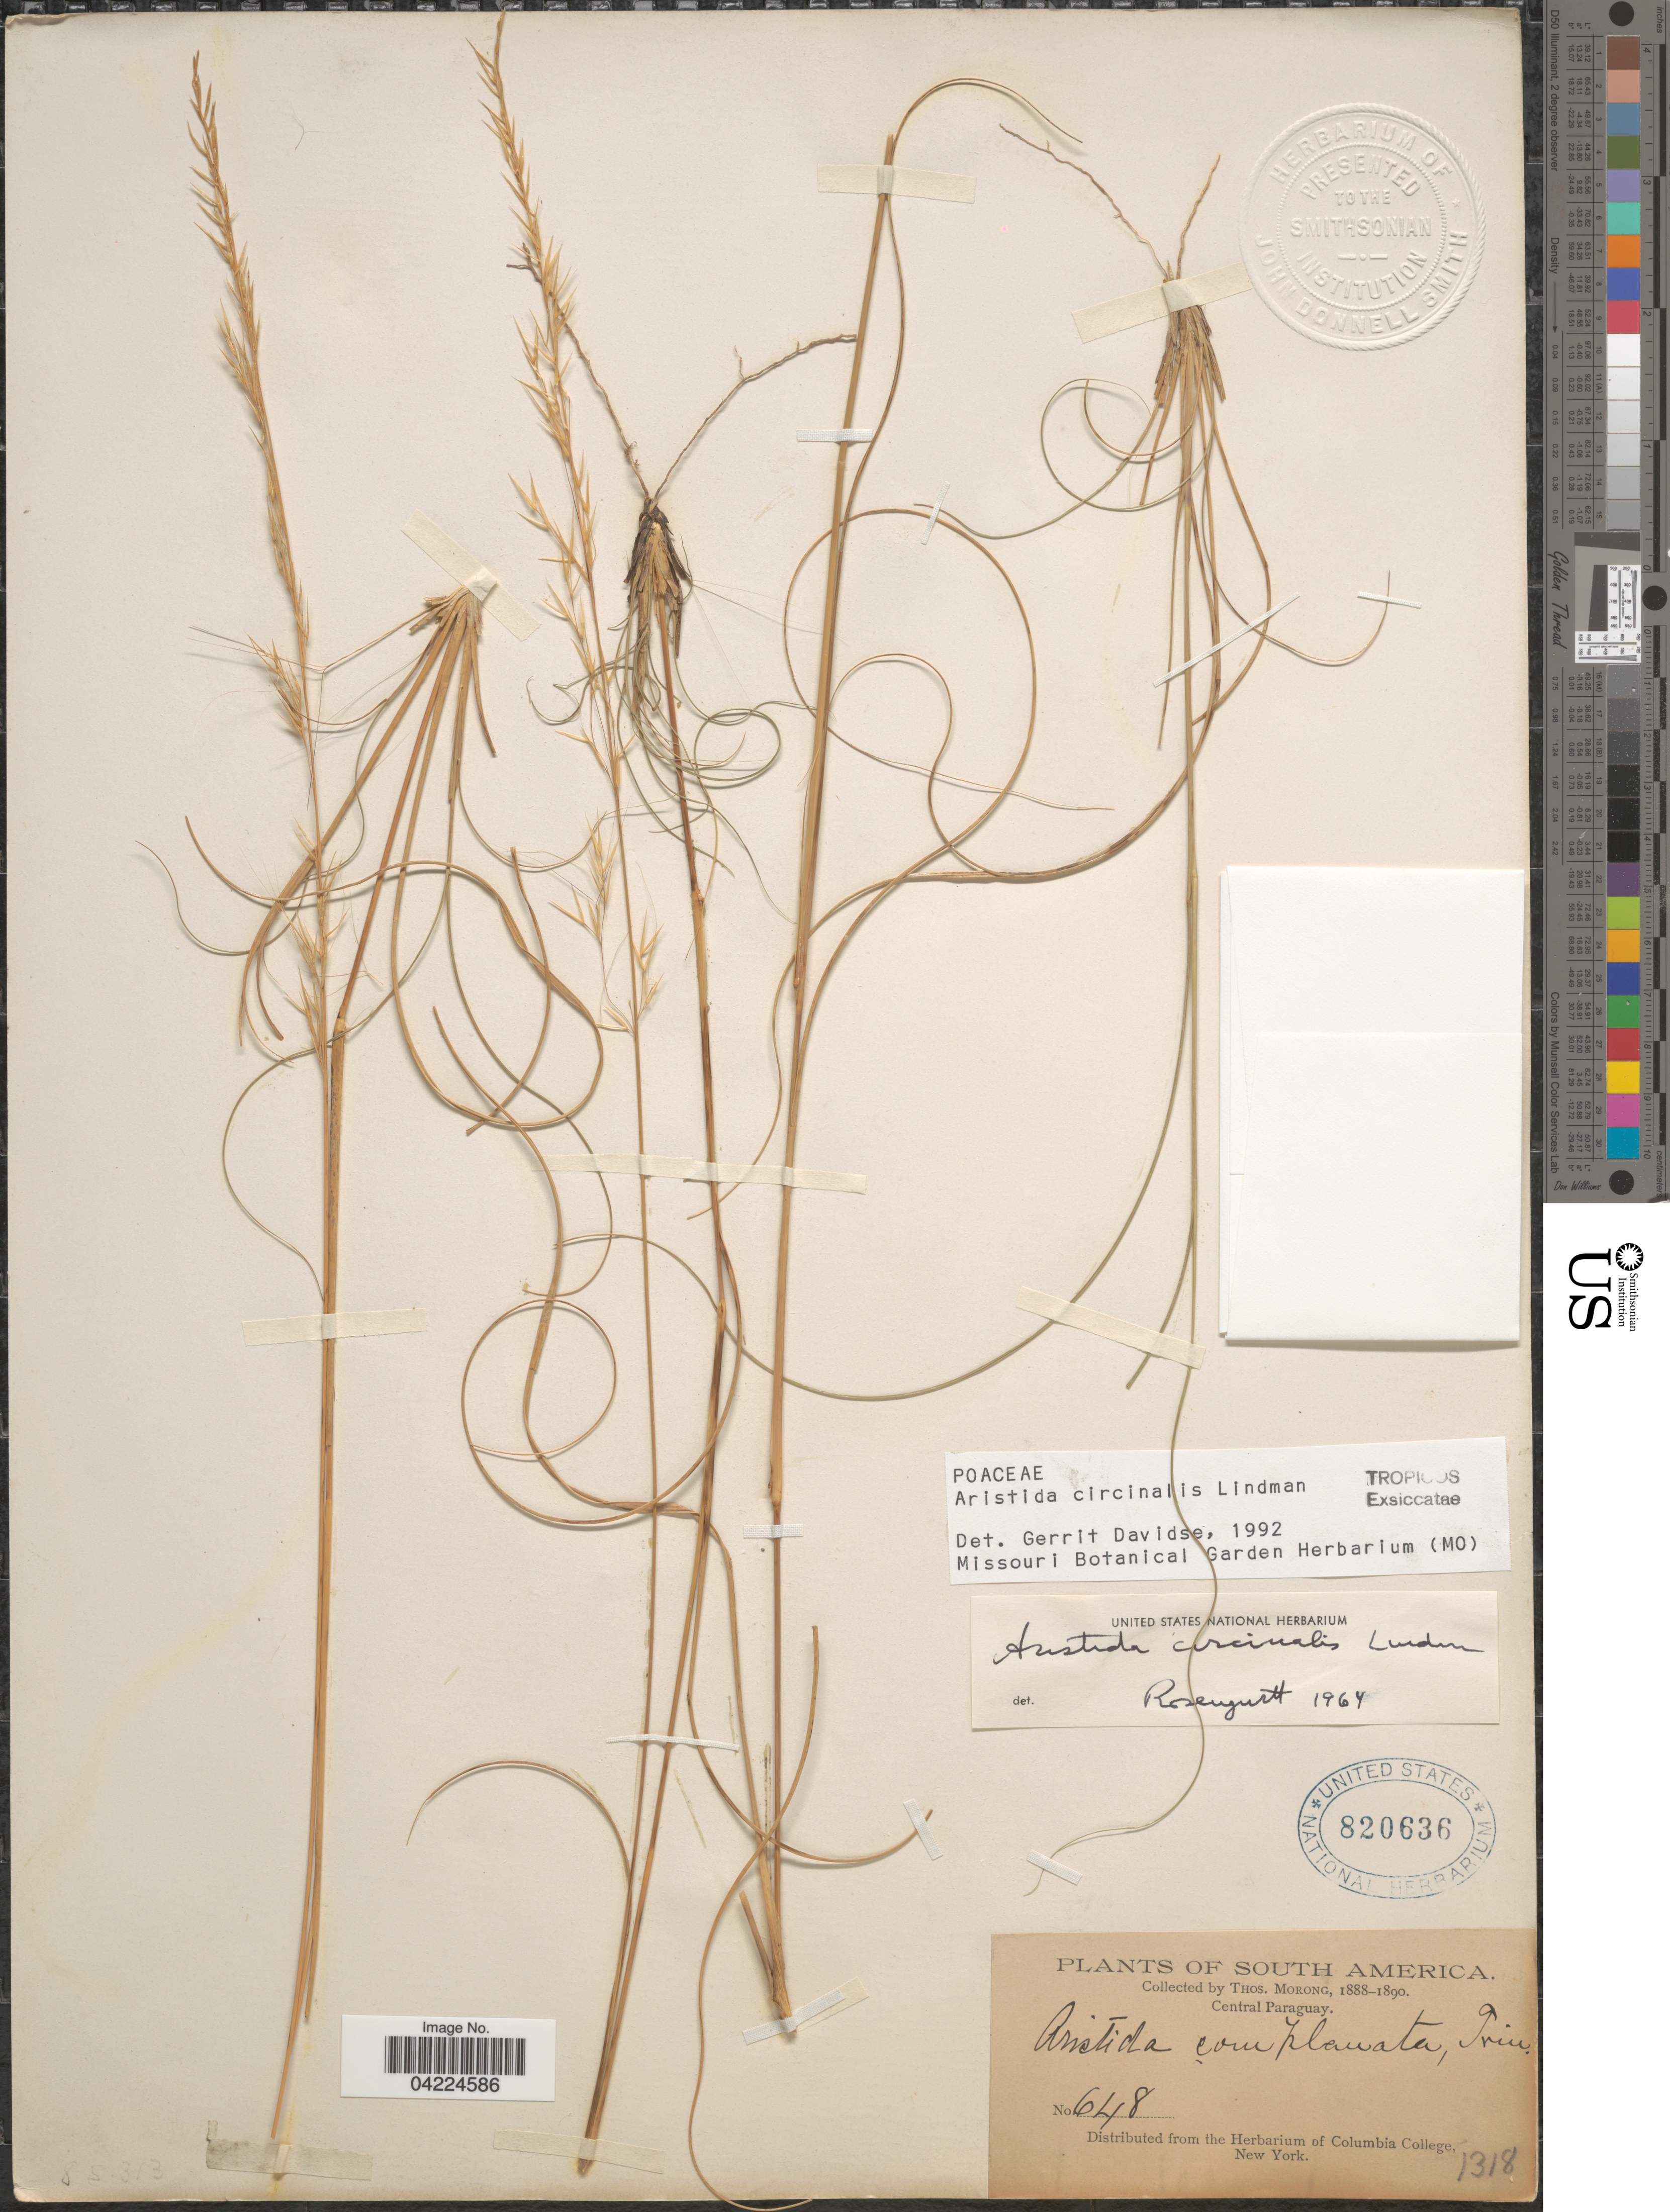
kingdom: Plantae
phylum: Tracheophyta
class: Liliopsida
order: Poales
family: Poaceae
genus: Aristida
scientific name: Aristida circinalis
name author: Lindm.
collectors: ex herb. T. Morong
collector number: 648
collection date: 1888/1890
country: Paraguay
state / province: Central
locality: Central Paraguay.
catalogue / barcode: US 820636